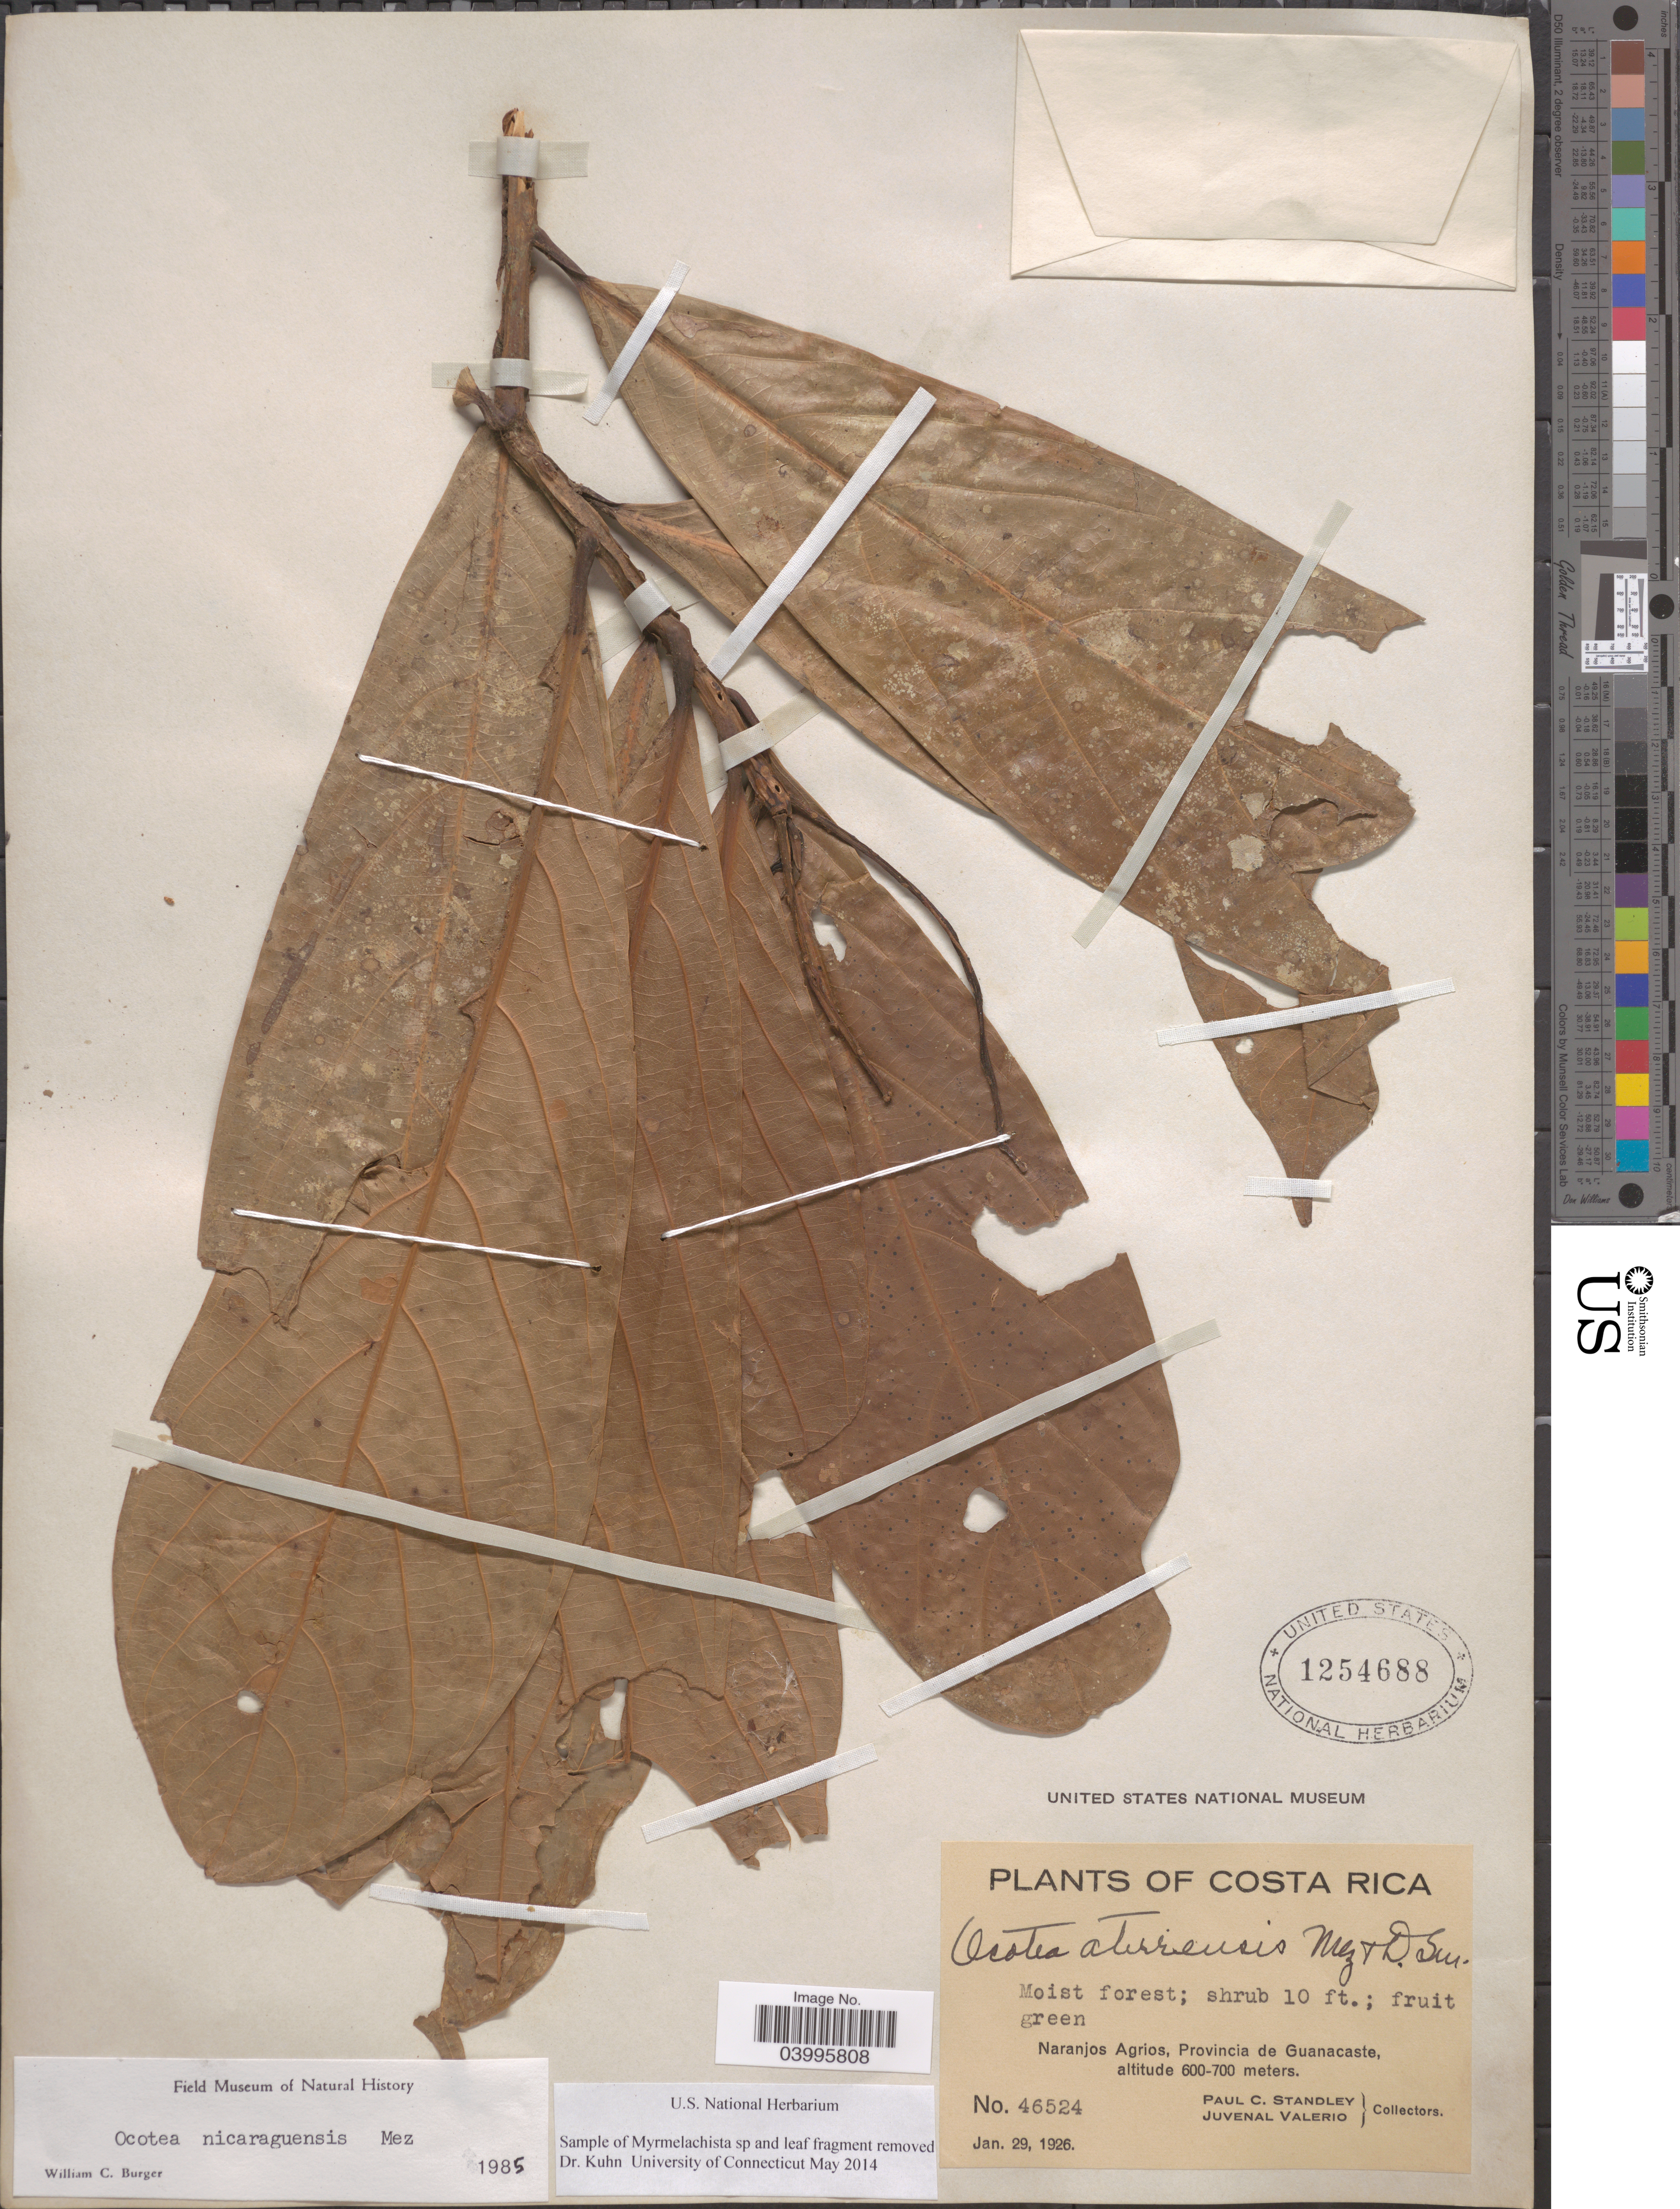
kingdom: Plantae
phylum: Tracheophyta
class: Magnoliopsida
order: Laurales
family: Lauraceae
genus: Ocotea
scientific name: Ocotea nicaraguensis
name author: Mez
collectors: P. C. Standley & J. Valerio R.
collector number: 46524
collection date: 1926-01-29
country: Costa Rica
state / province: Guanacaste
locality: Naranjos Agrios.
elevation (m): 600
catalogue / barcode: US 1254688